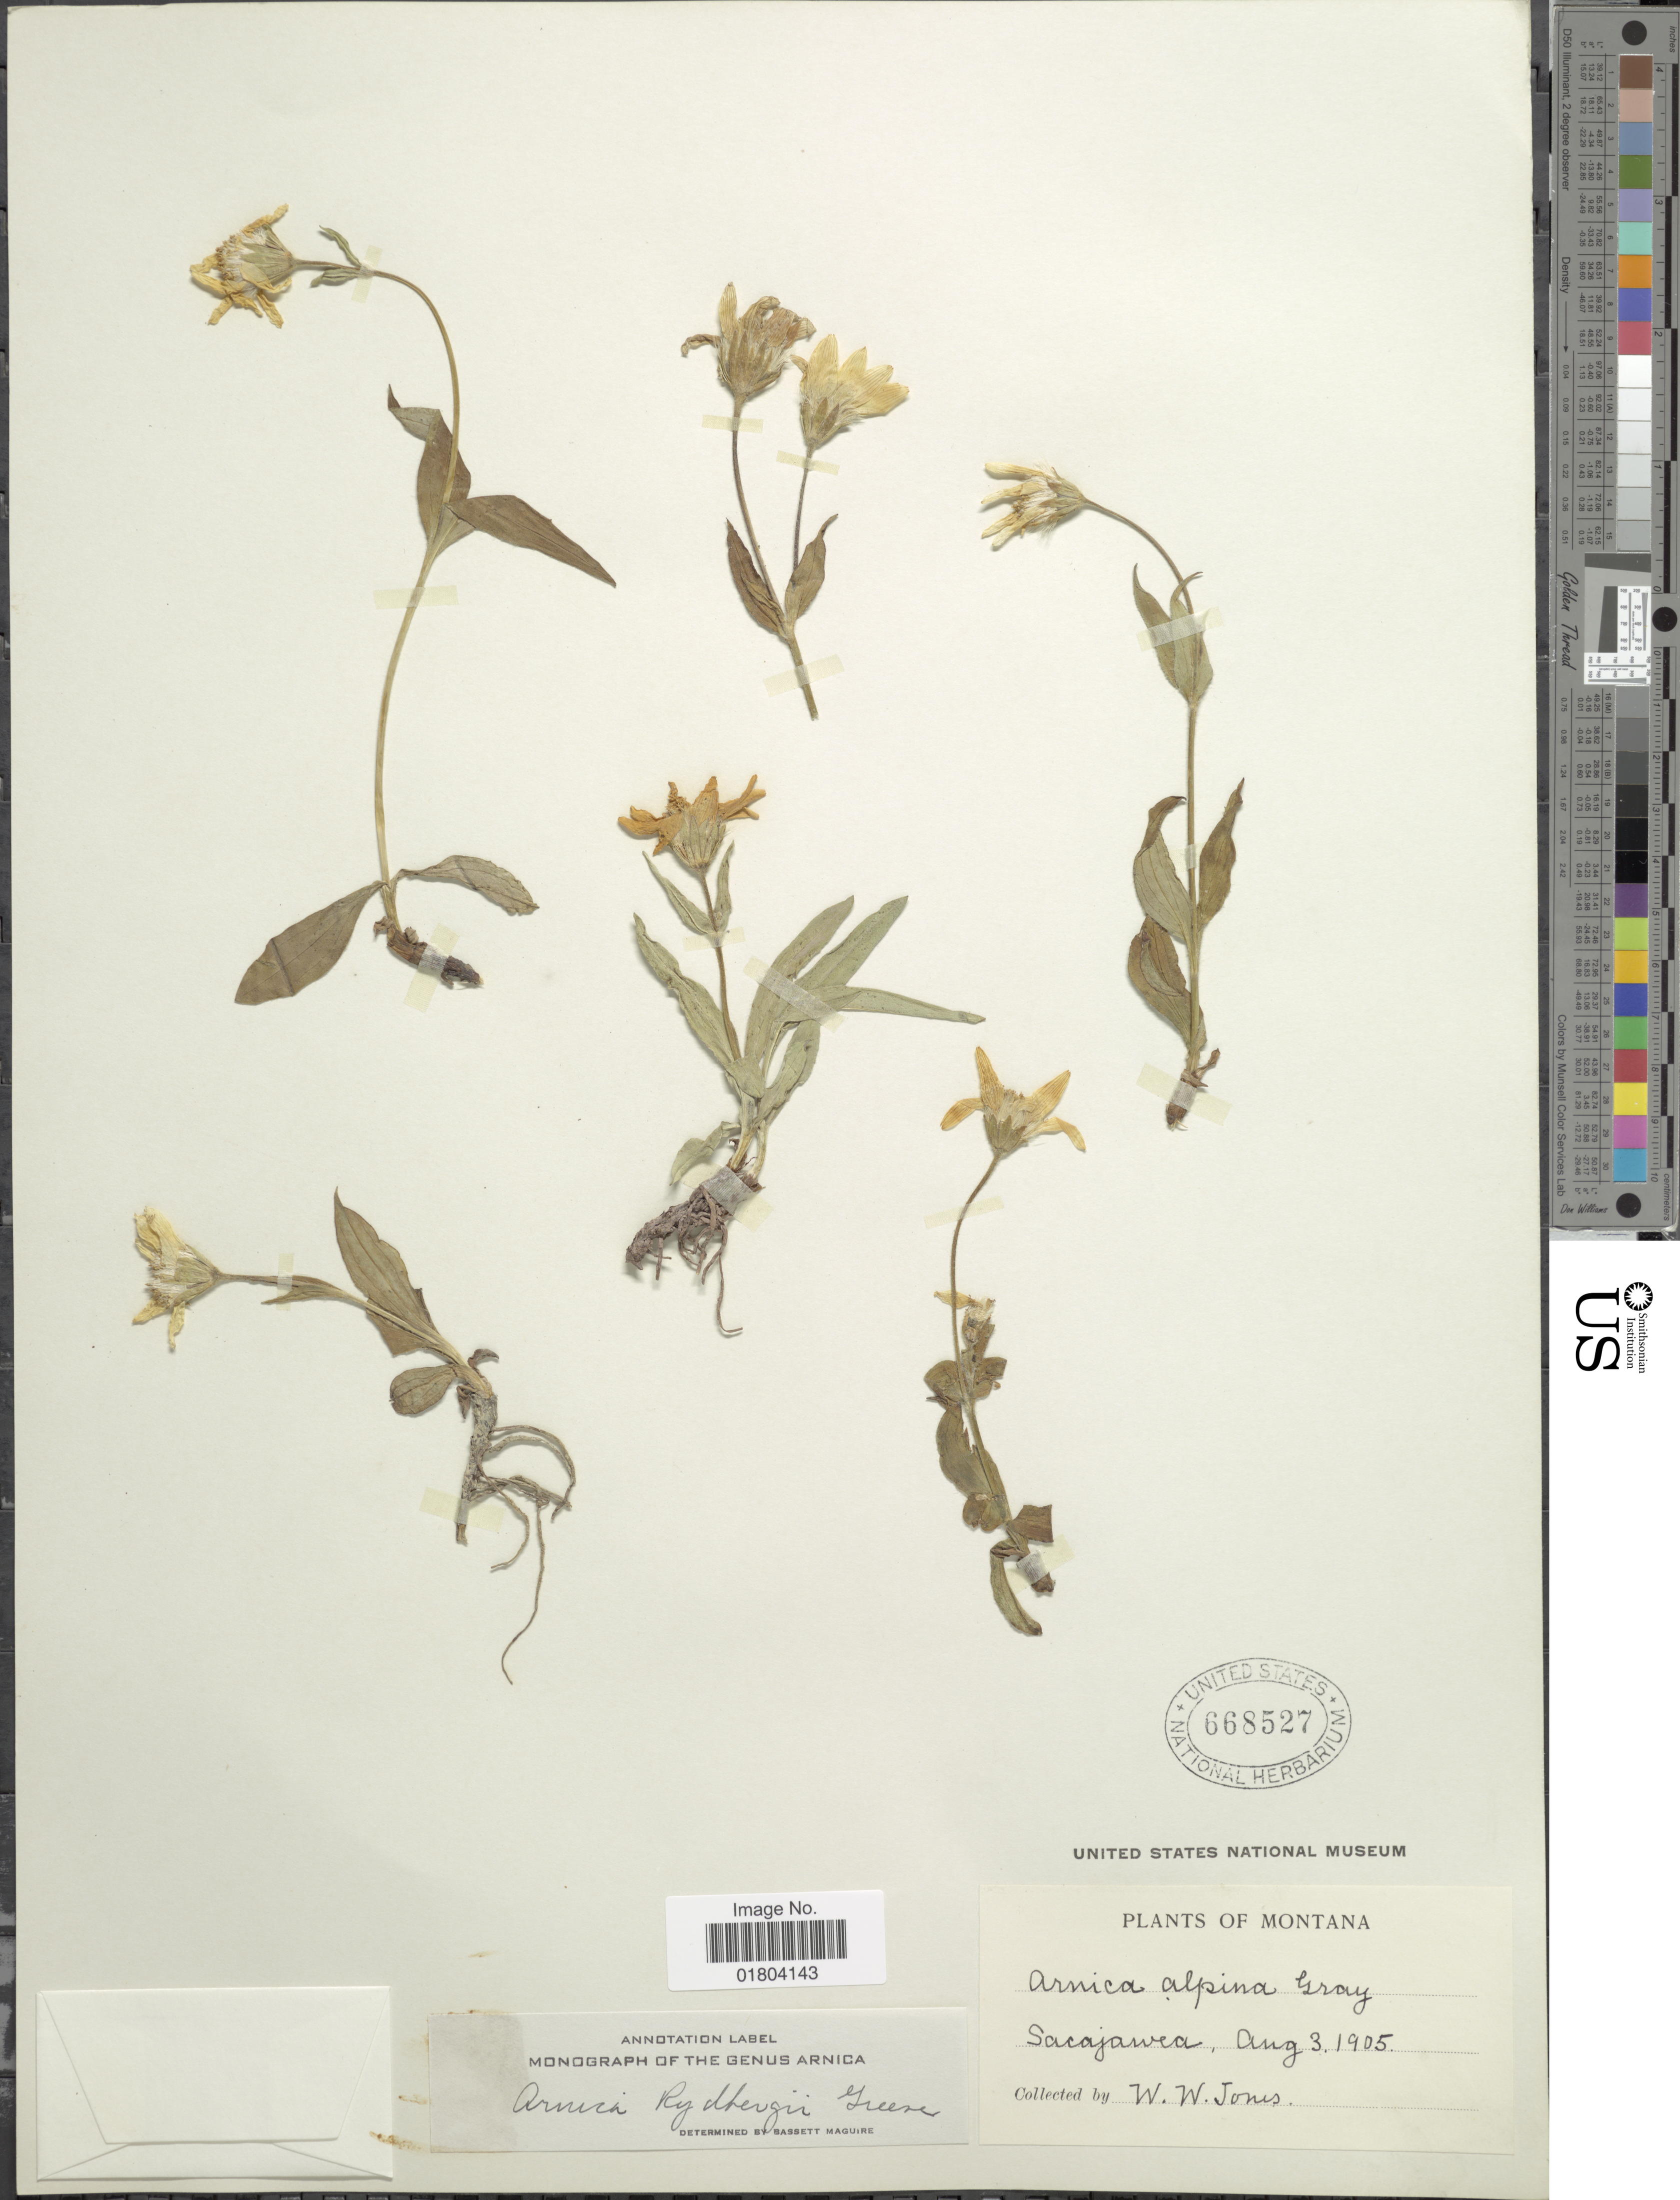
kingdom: Plantae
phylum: Tracheophyta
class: Magnoliopsida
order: Asterales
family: Asteraceae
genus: Arnica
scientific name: Arnica rydbergii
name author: Greene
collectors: W. W. Jones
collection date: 1905-08-03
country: United States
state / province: Montana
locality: Sacajawea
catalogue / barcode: US 668527